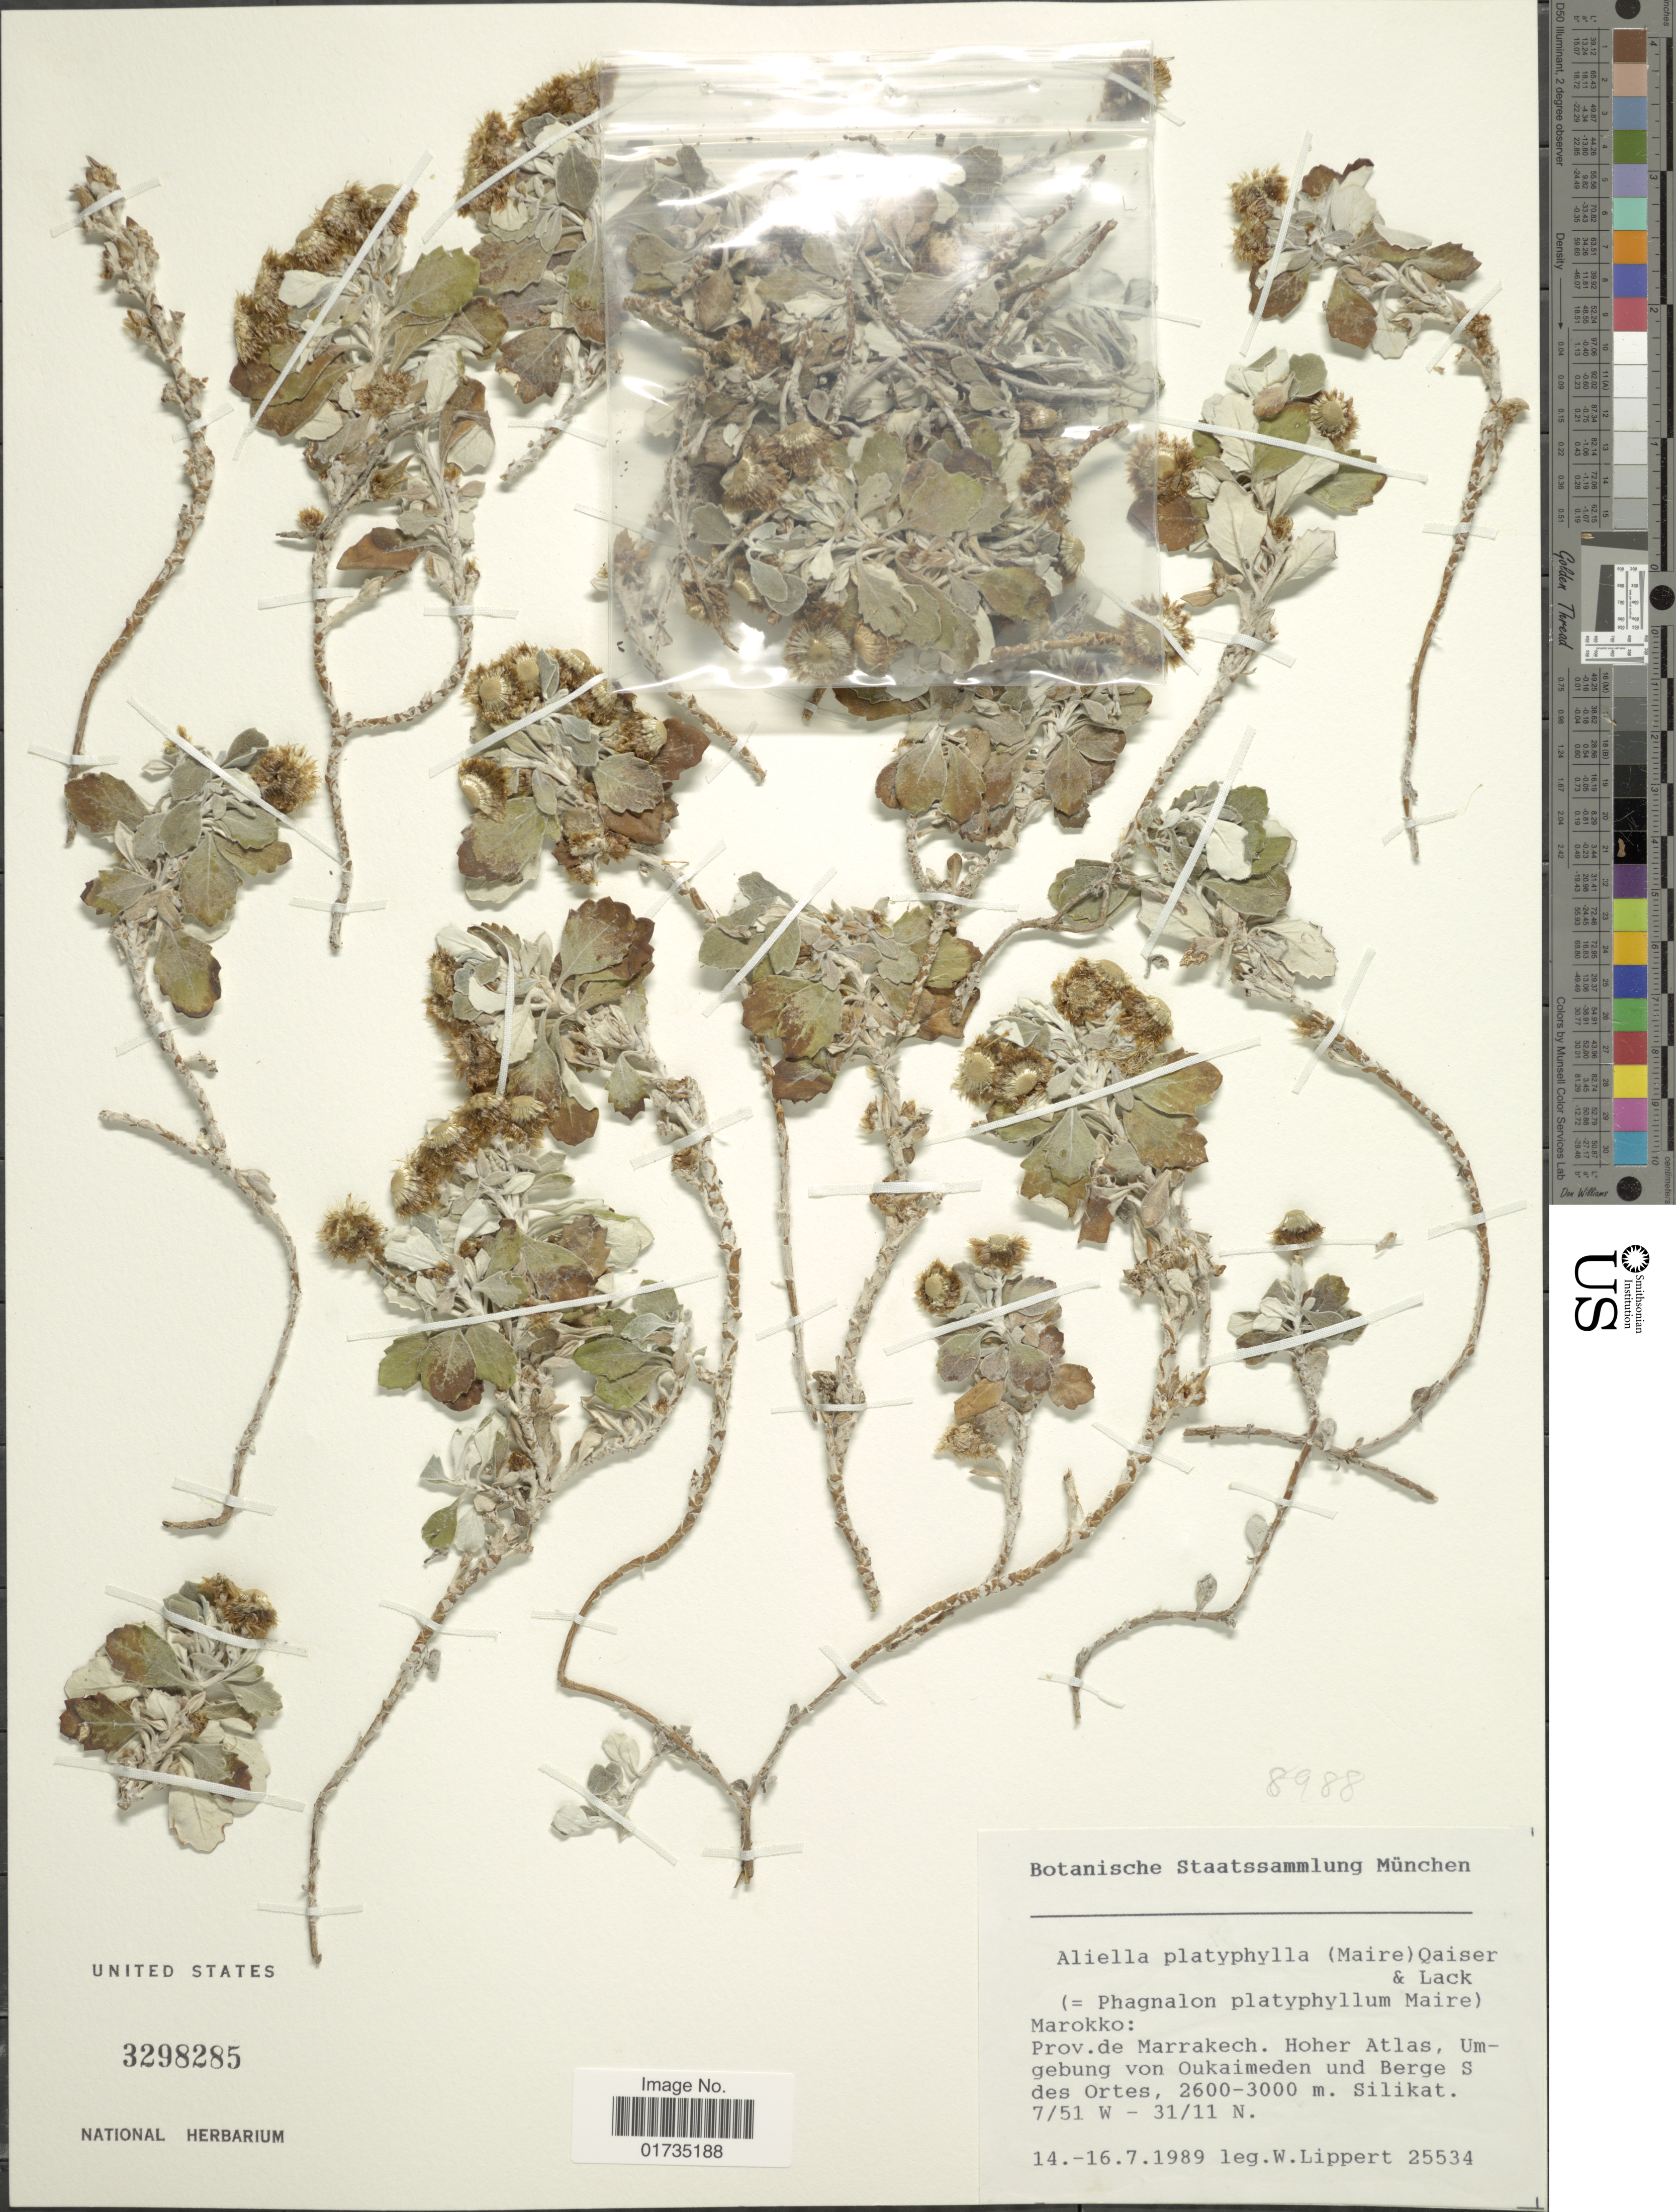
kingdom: Plantae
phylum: Tracheophyta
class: Magnoliopsida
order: Asterales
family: Asteraceae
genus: Phagnalon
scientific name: Phagnalon platyphyllum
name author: (Maire) Maire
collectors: W. Lippert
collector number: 25534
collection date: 1989-07-14/1989-07-16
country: Morocco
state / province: Marrakech-Tensift-Al Haouz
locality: Marokko: Prov. de Marrakech. Hoher Atlas, Umgebung von Oukaimeden und Berge S des Ortes. Silikat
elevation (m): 2600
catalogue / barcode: US 3298285